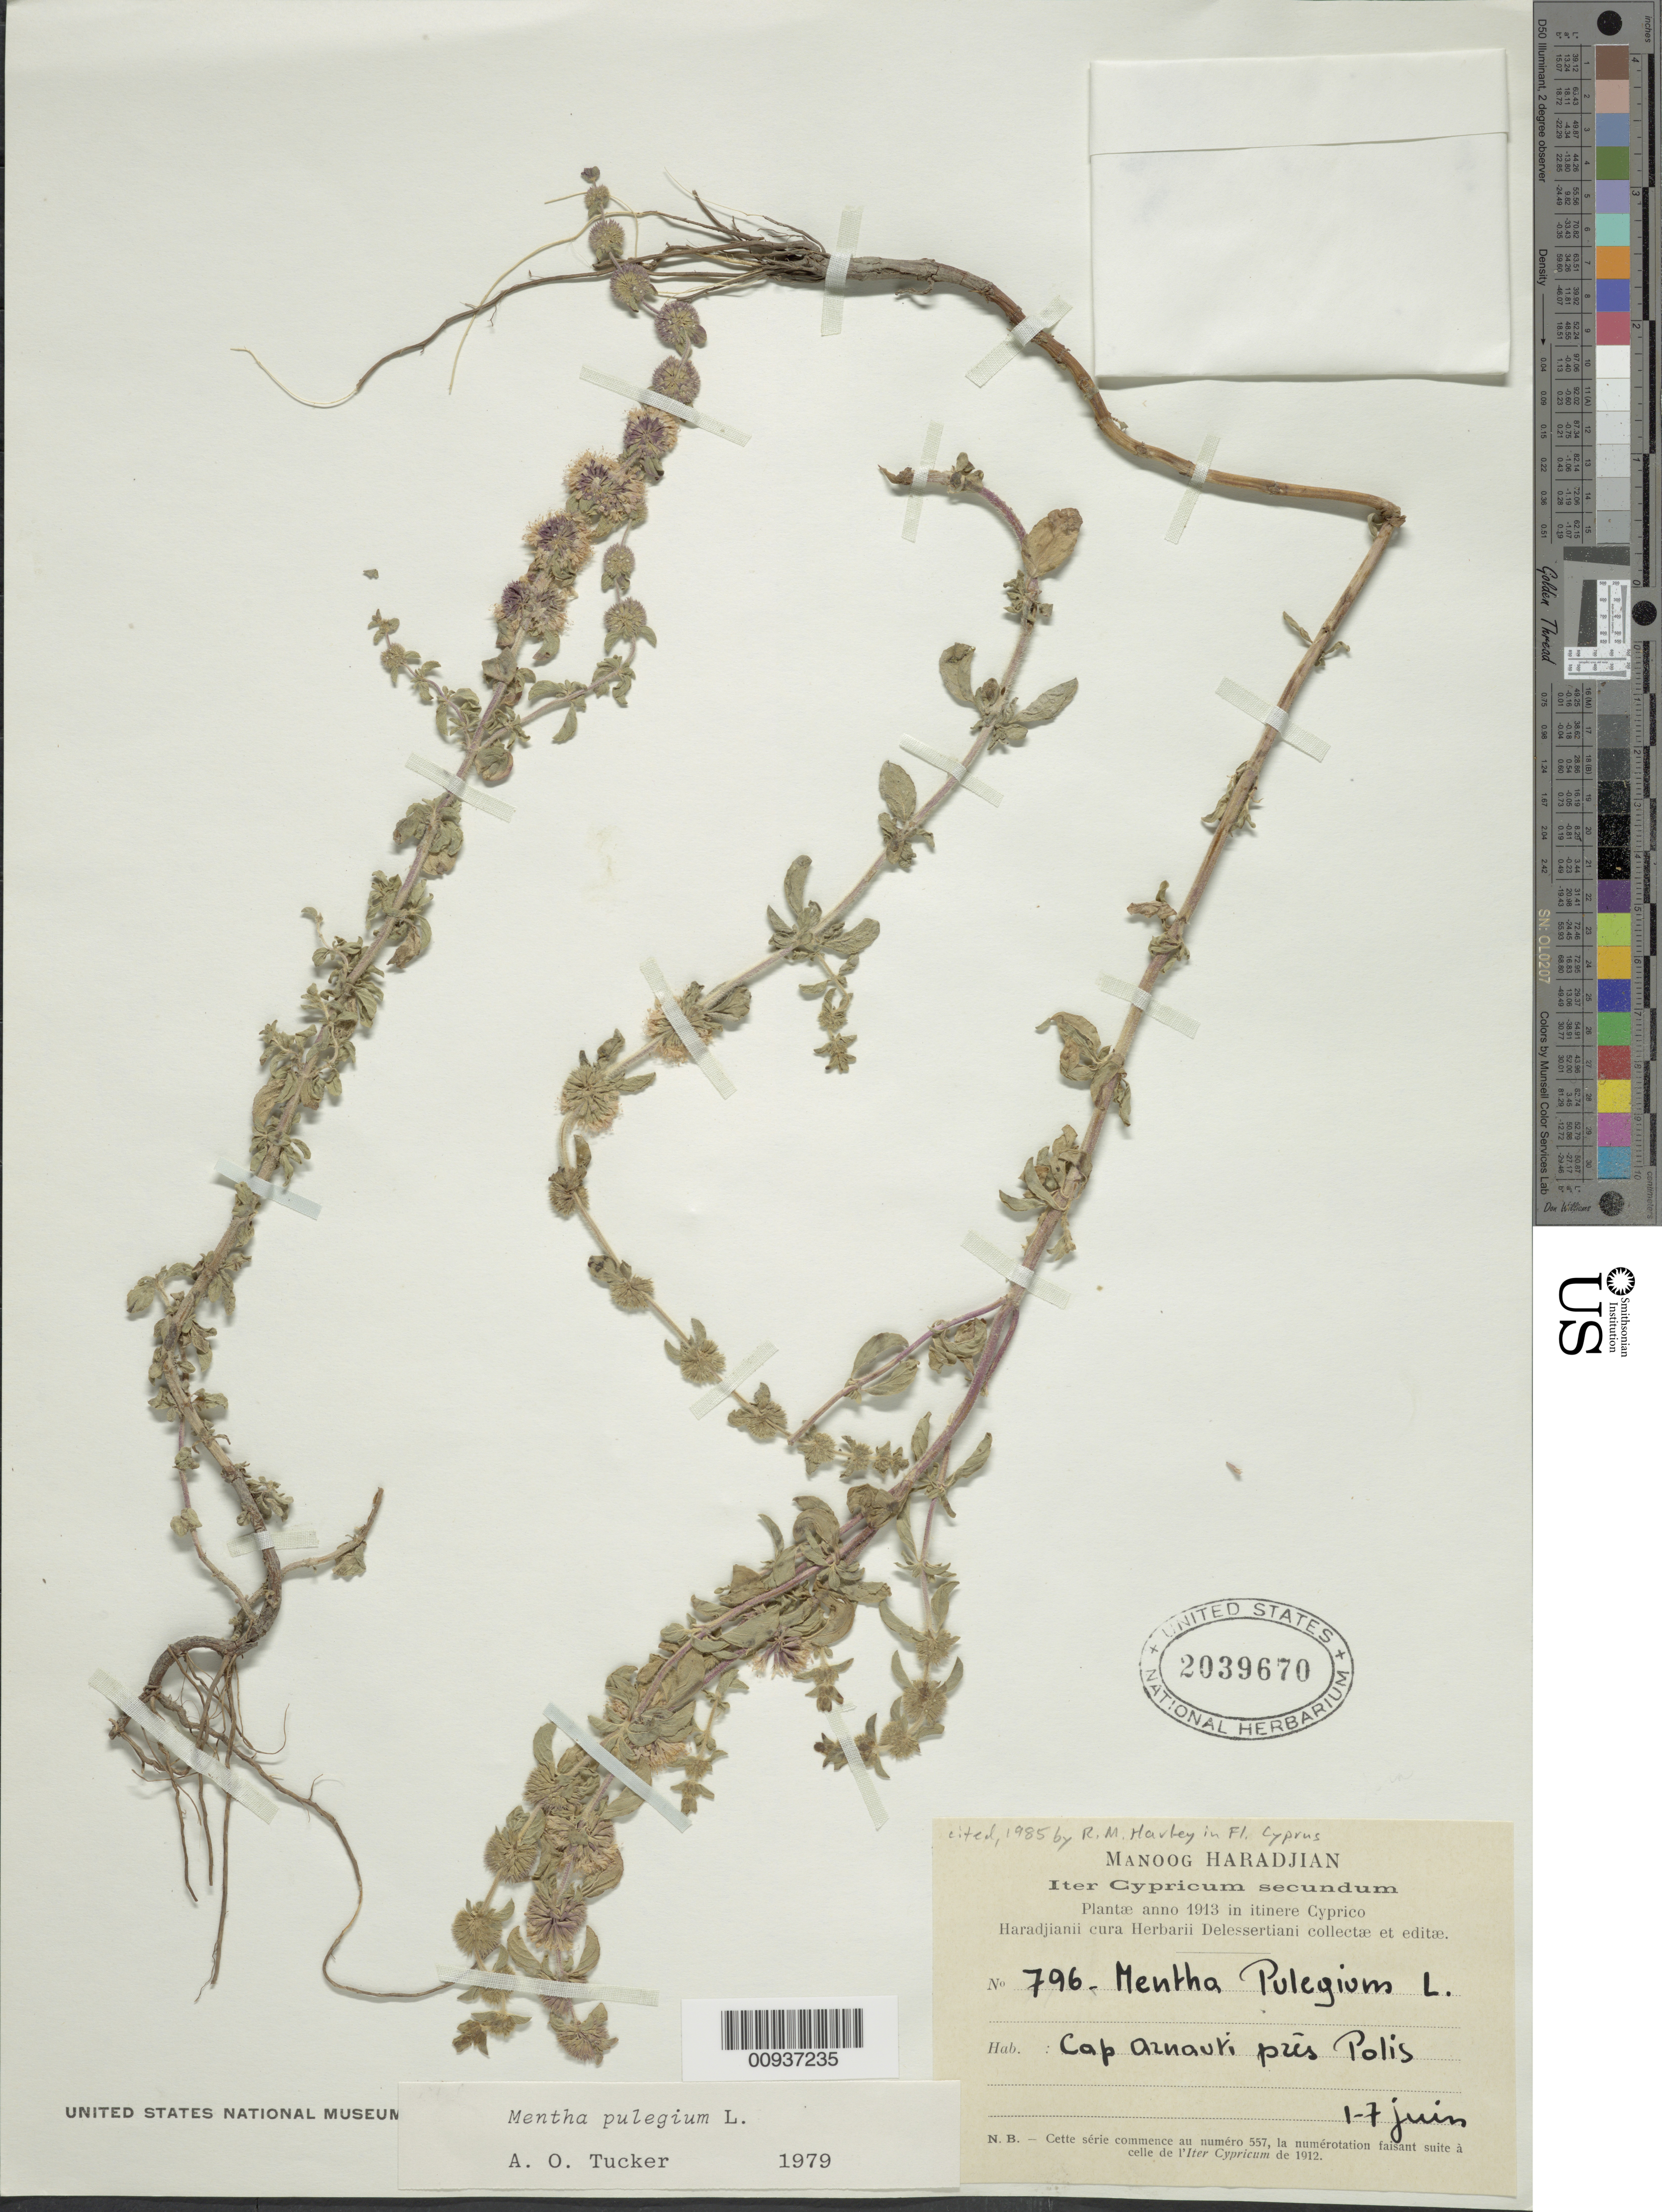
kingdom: Plantae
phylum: Tracheophyta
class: Magnoliopsida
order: Lamiales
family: Lamiaceae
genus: Mentha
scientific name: Mentha pulegium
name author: L.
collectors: M. Haradjian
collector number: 796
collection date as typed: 01 Jun 1913 to 07 Jun 1913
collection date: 1913-06-01/1913-06-07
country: Cyprus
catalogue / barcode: US 2039670